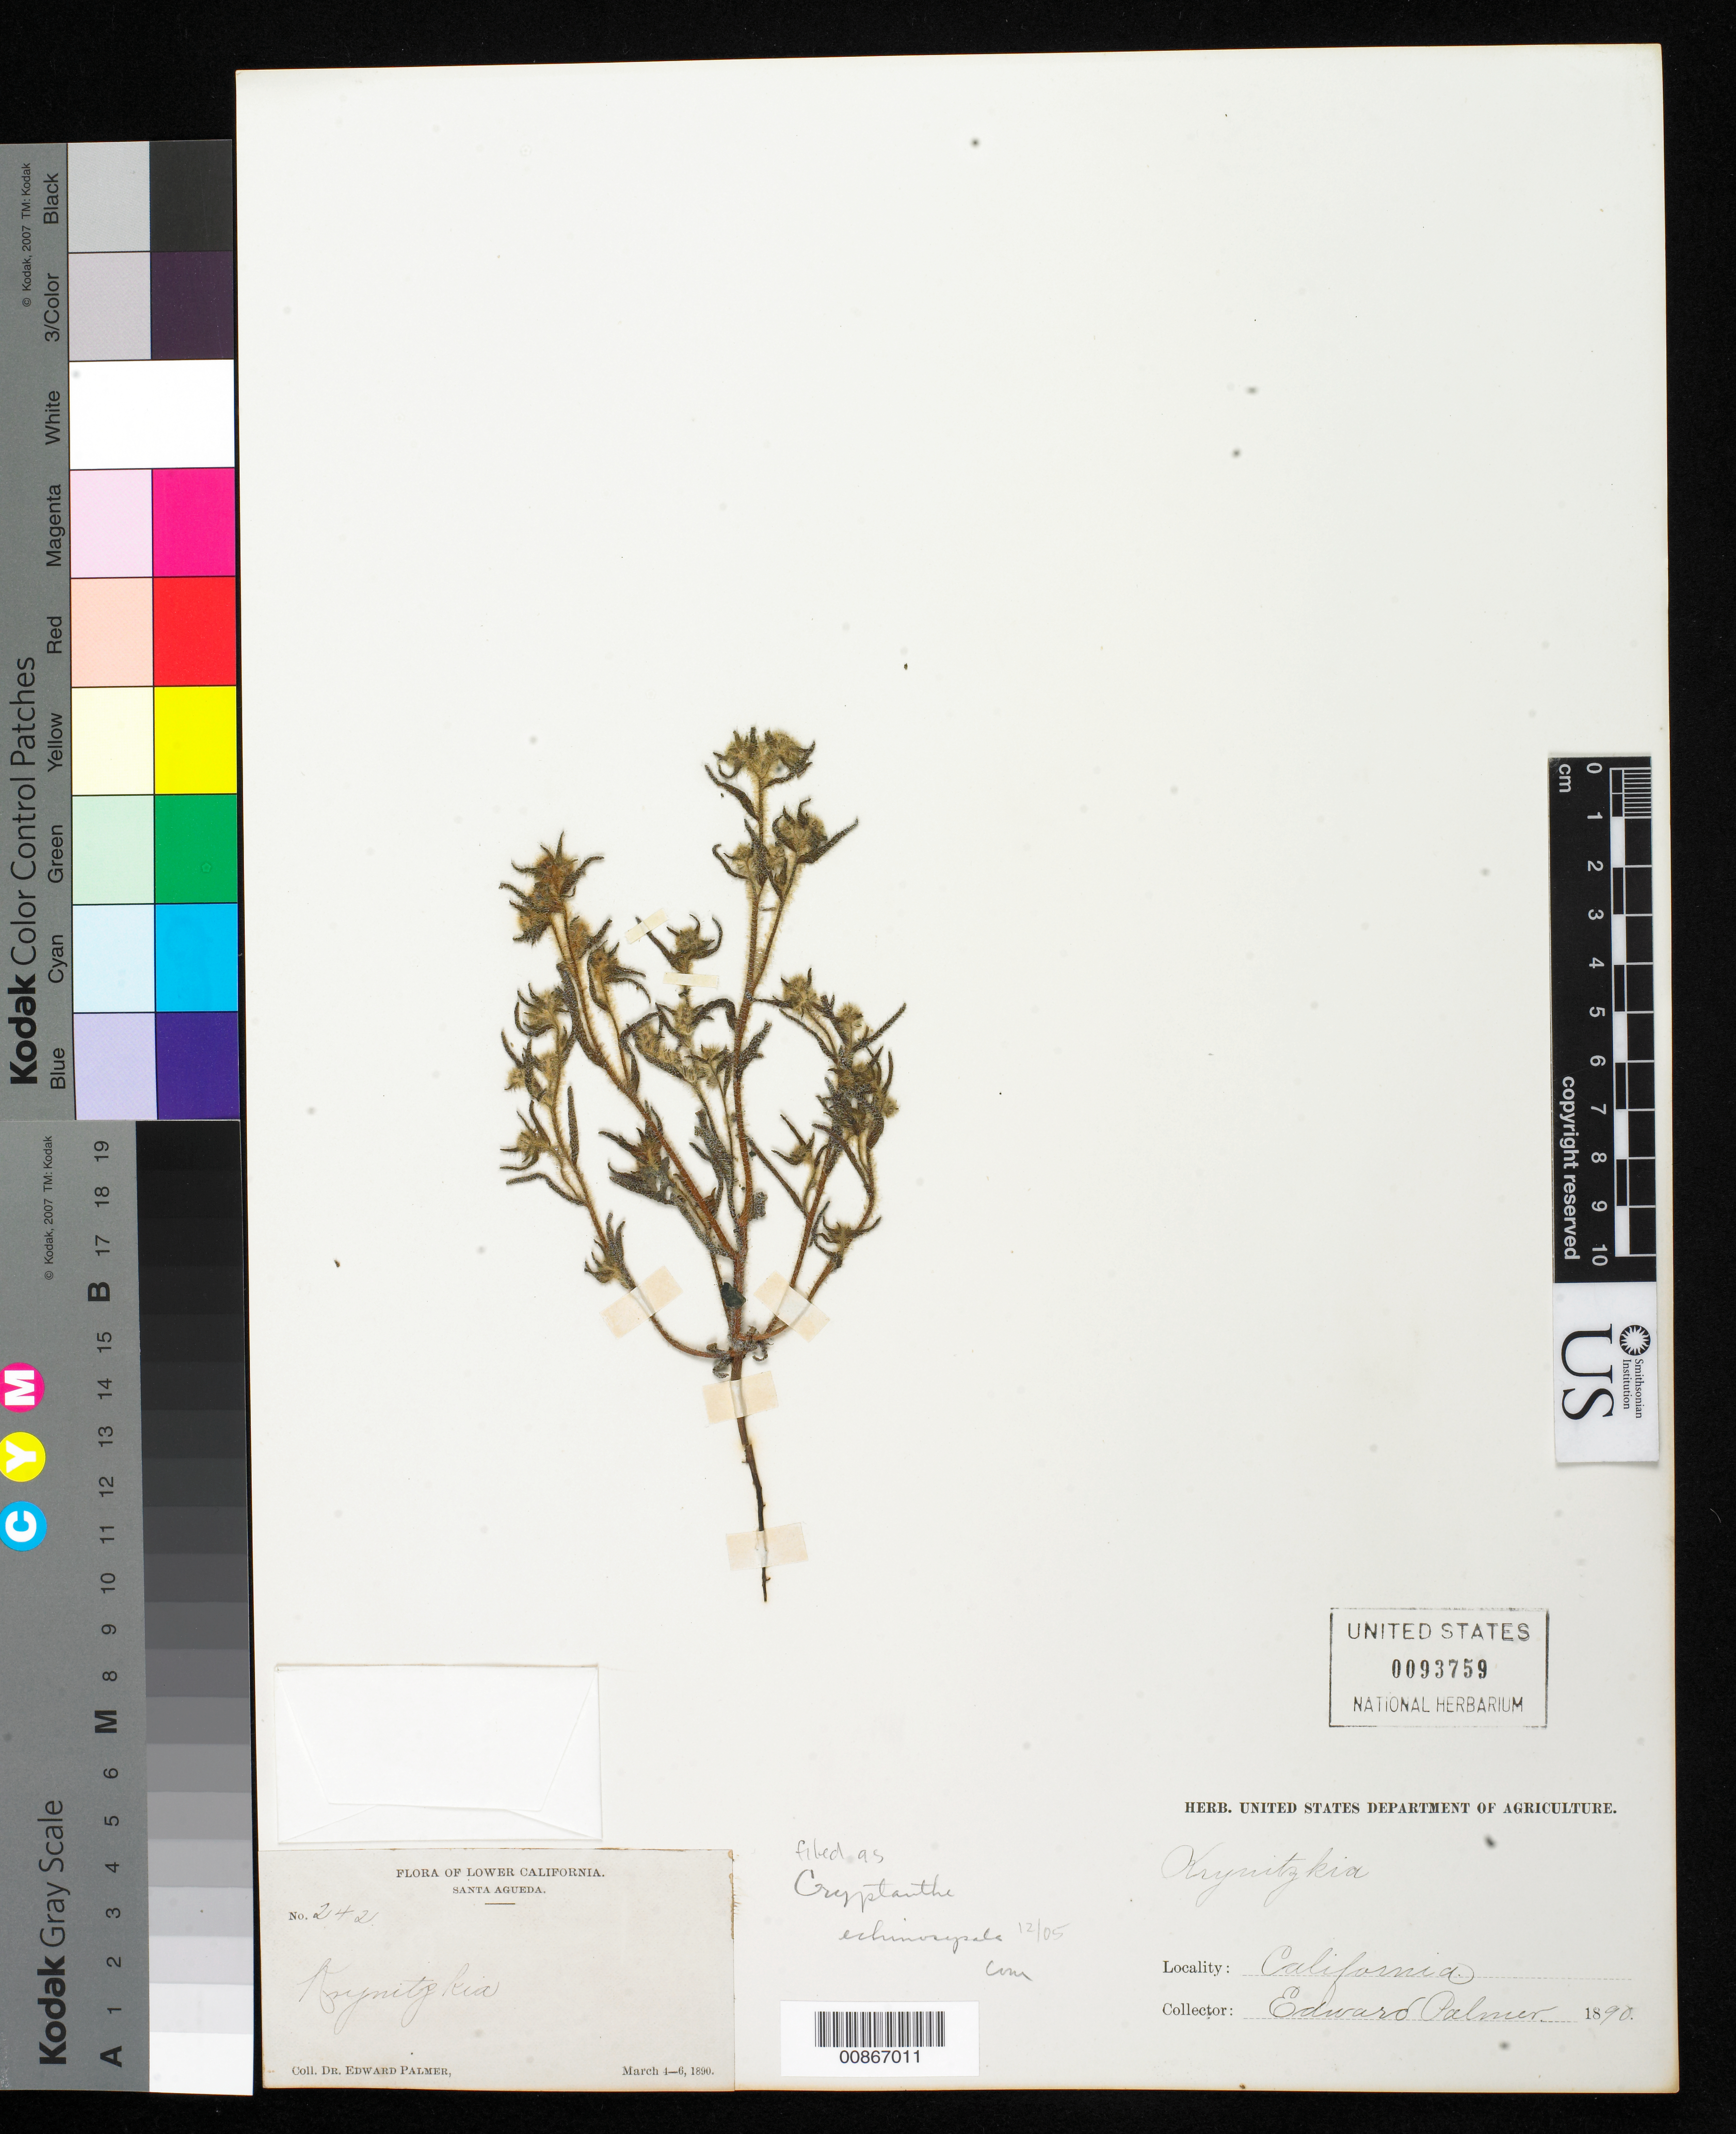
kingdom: Plantae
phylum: Tracheophyta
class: Magnoliopsida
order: Boraginales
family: Boraginaceae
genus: Cryptantha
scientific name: Cryptantha echinosepala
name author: J.F. Macbr.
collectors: E. Palmer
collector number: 242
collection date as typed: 04 Mar 1890 to 06 Mar 1890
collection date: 1890-03-04/1890-03-06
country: Mexico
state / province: Baja California Sur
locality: Santa Agueda, Baja California Sur.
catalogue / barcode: US 93759